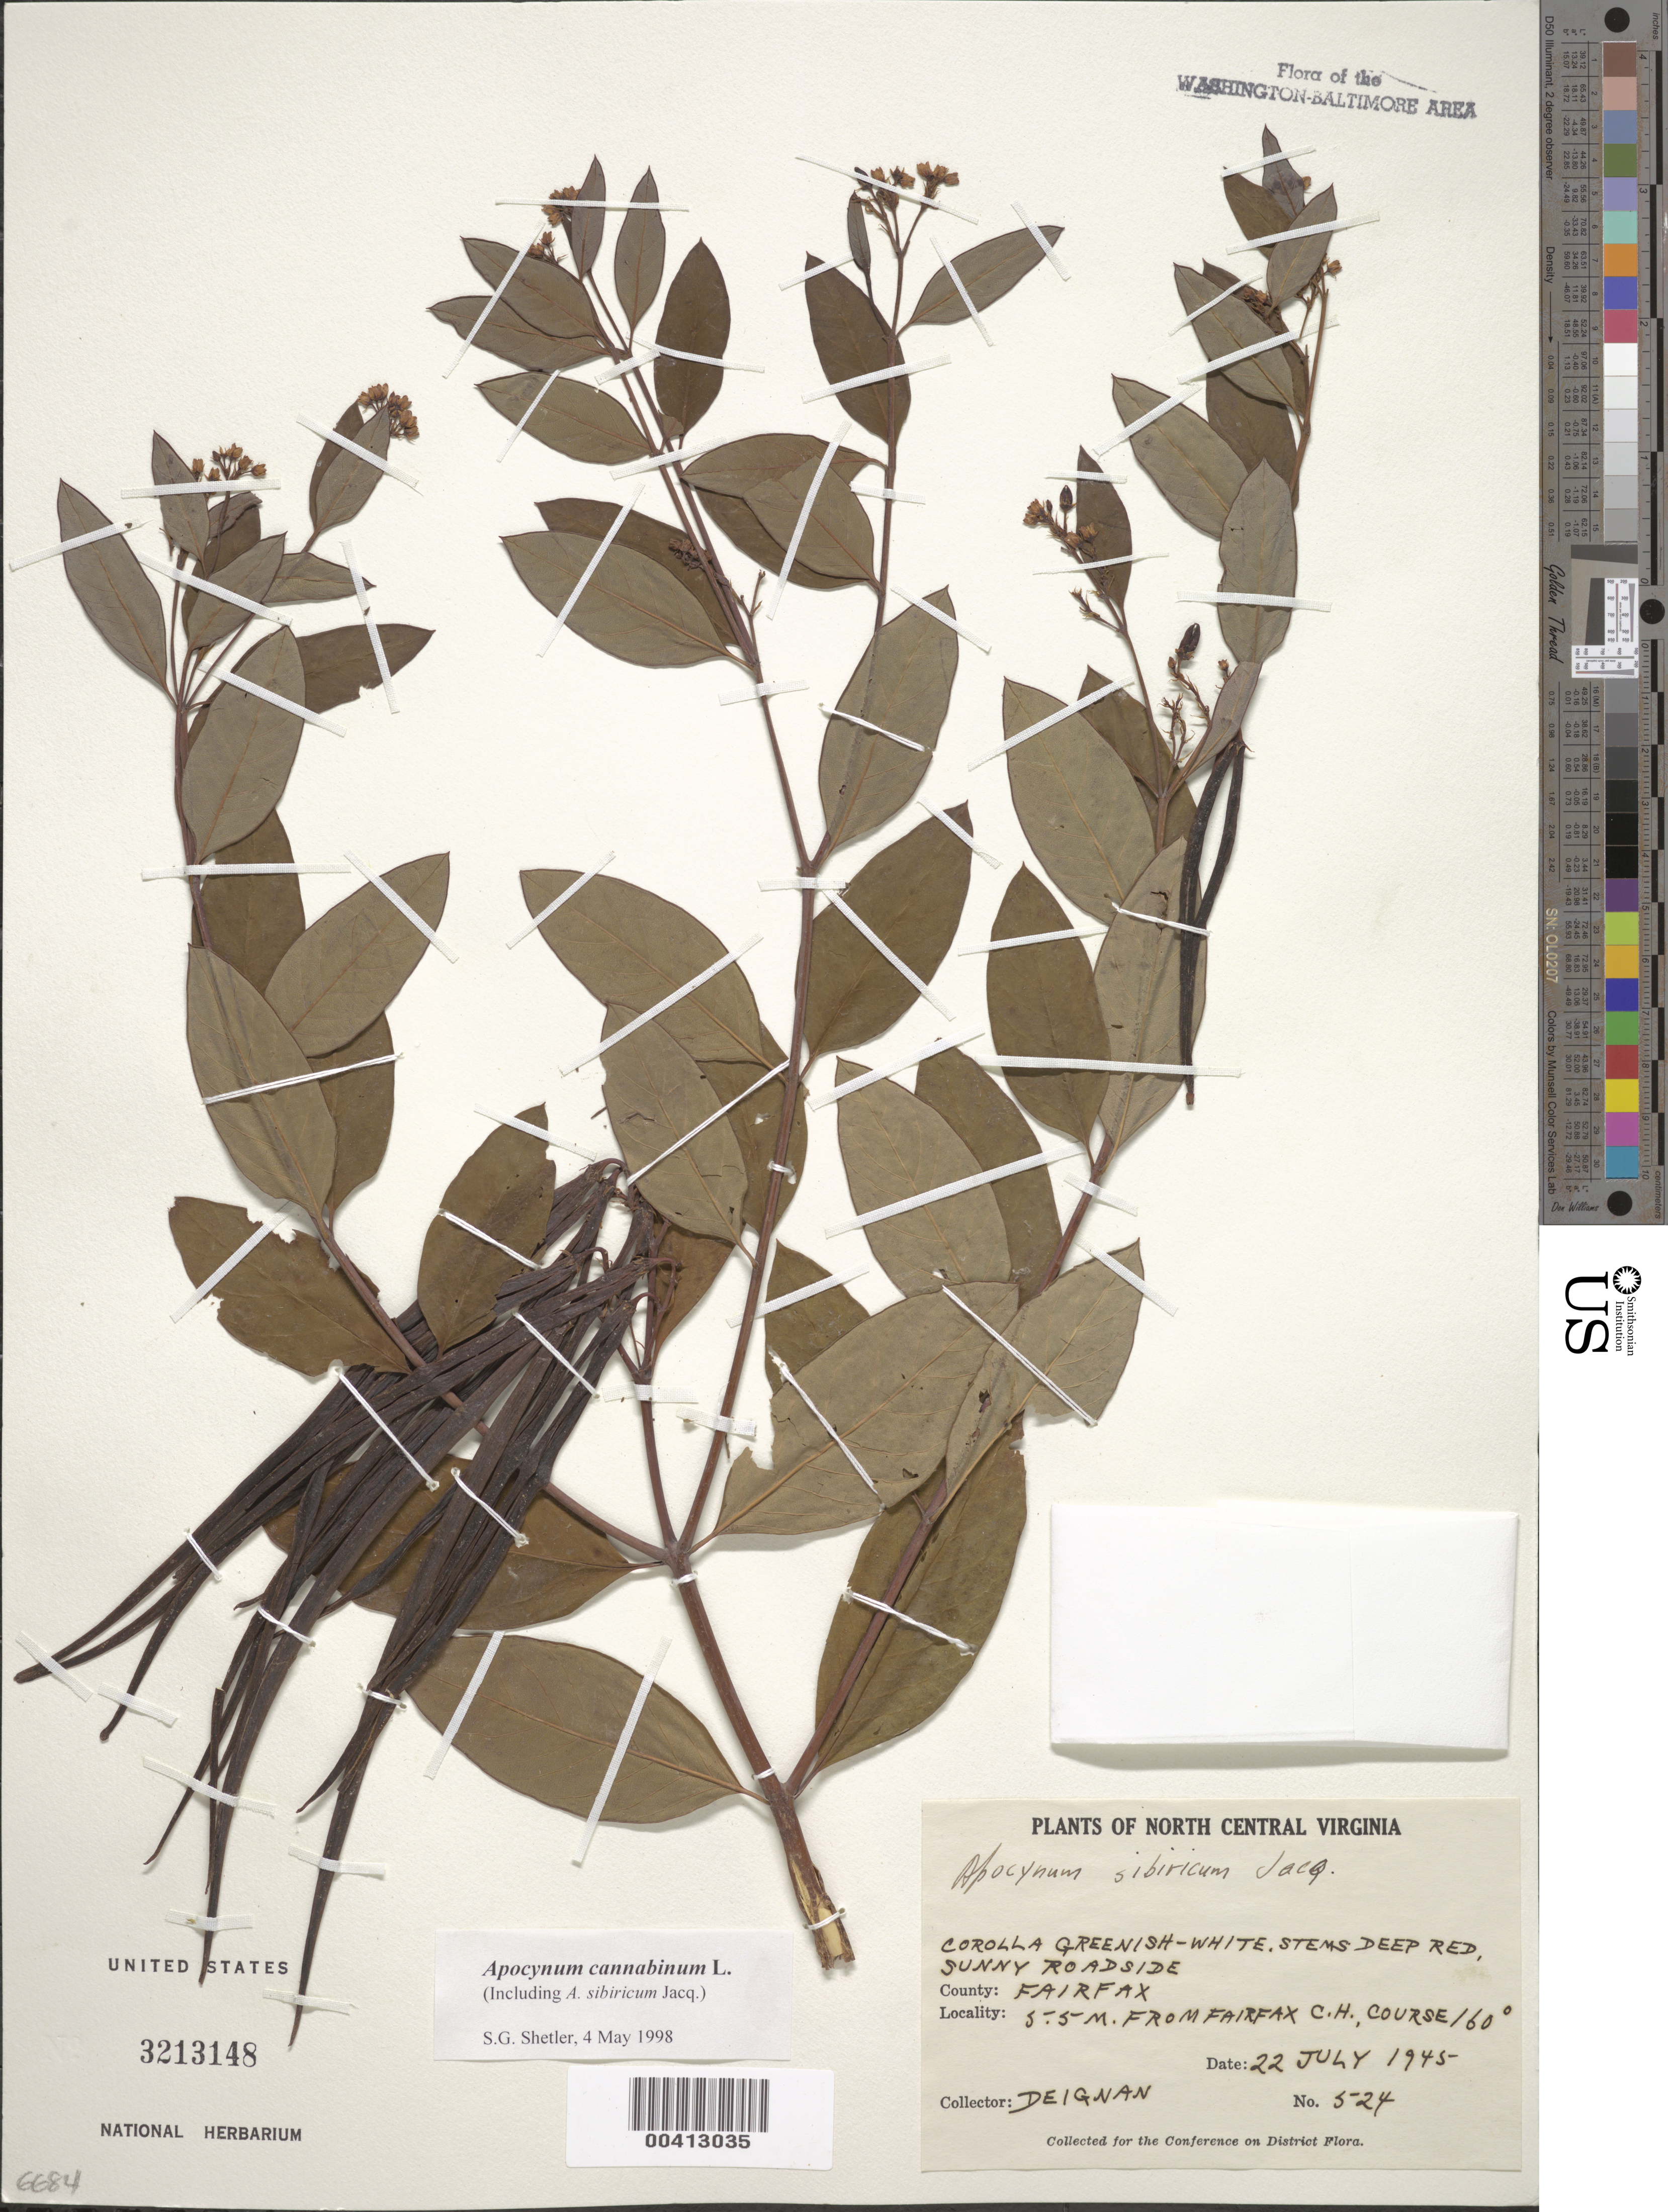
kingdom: Plantae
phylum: Tracheophyta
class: Magnoliopsida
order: Gentianales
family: Apocynaceae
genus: Apocynum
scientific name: Apocynum cannabinum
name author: L.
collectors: H. Deignan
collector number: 524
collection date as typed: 22 Jul 1945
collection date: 1945-07-22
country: United States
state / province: Virginia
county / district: Fairfax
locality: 5.5 Miles from Fairfax County Courthouse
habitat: Sunny roadside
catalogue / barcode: US 3213148